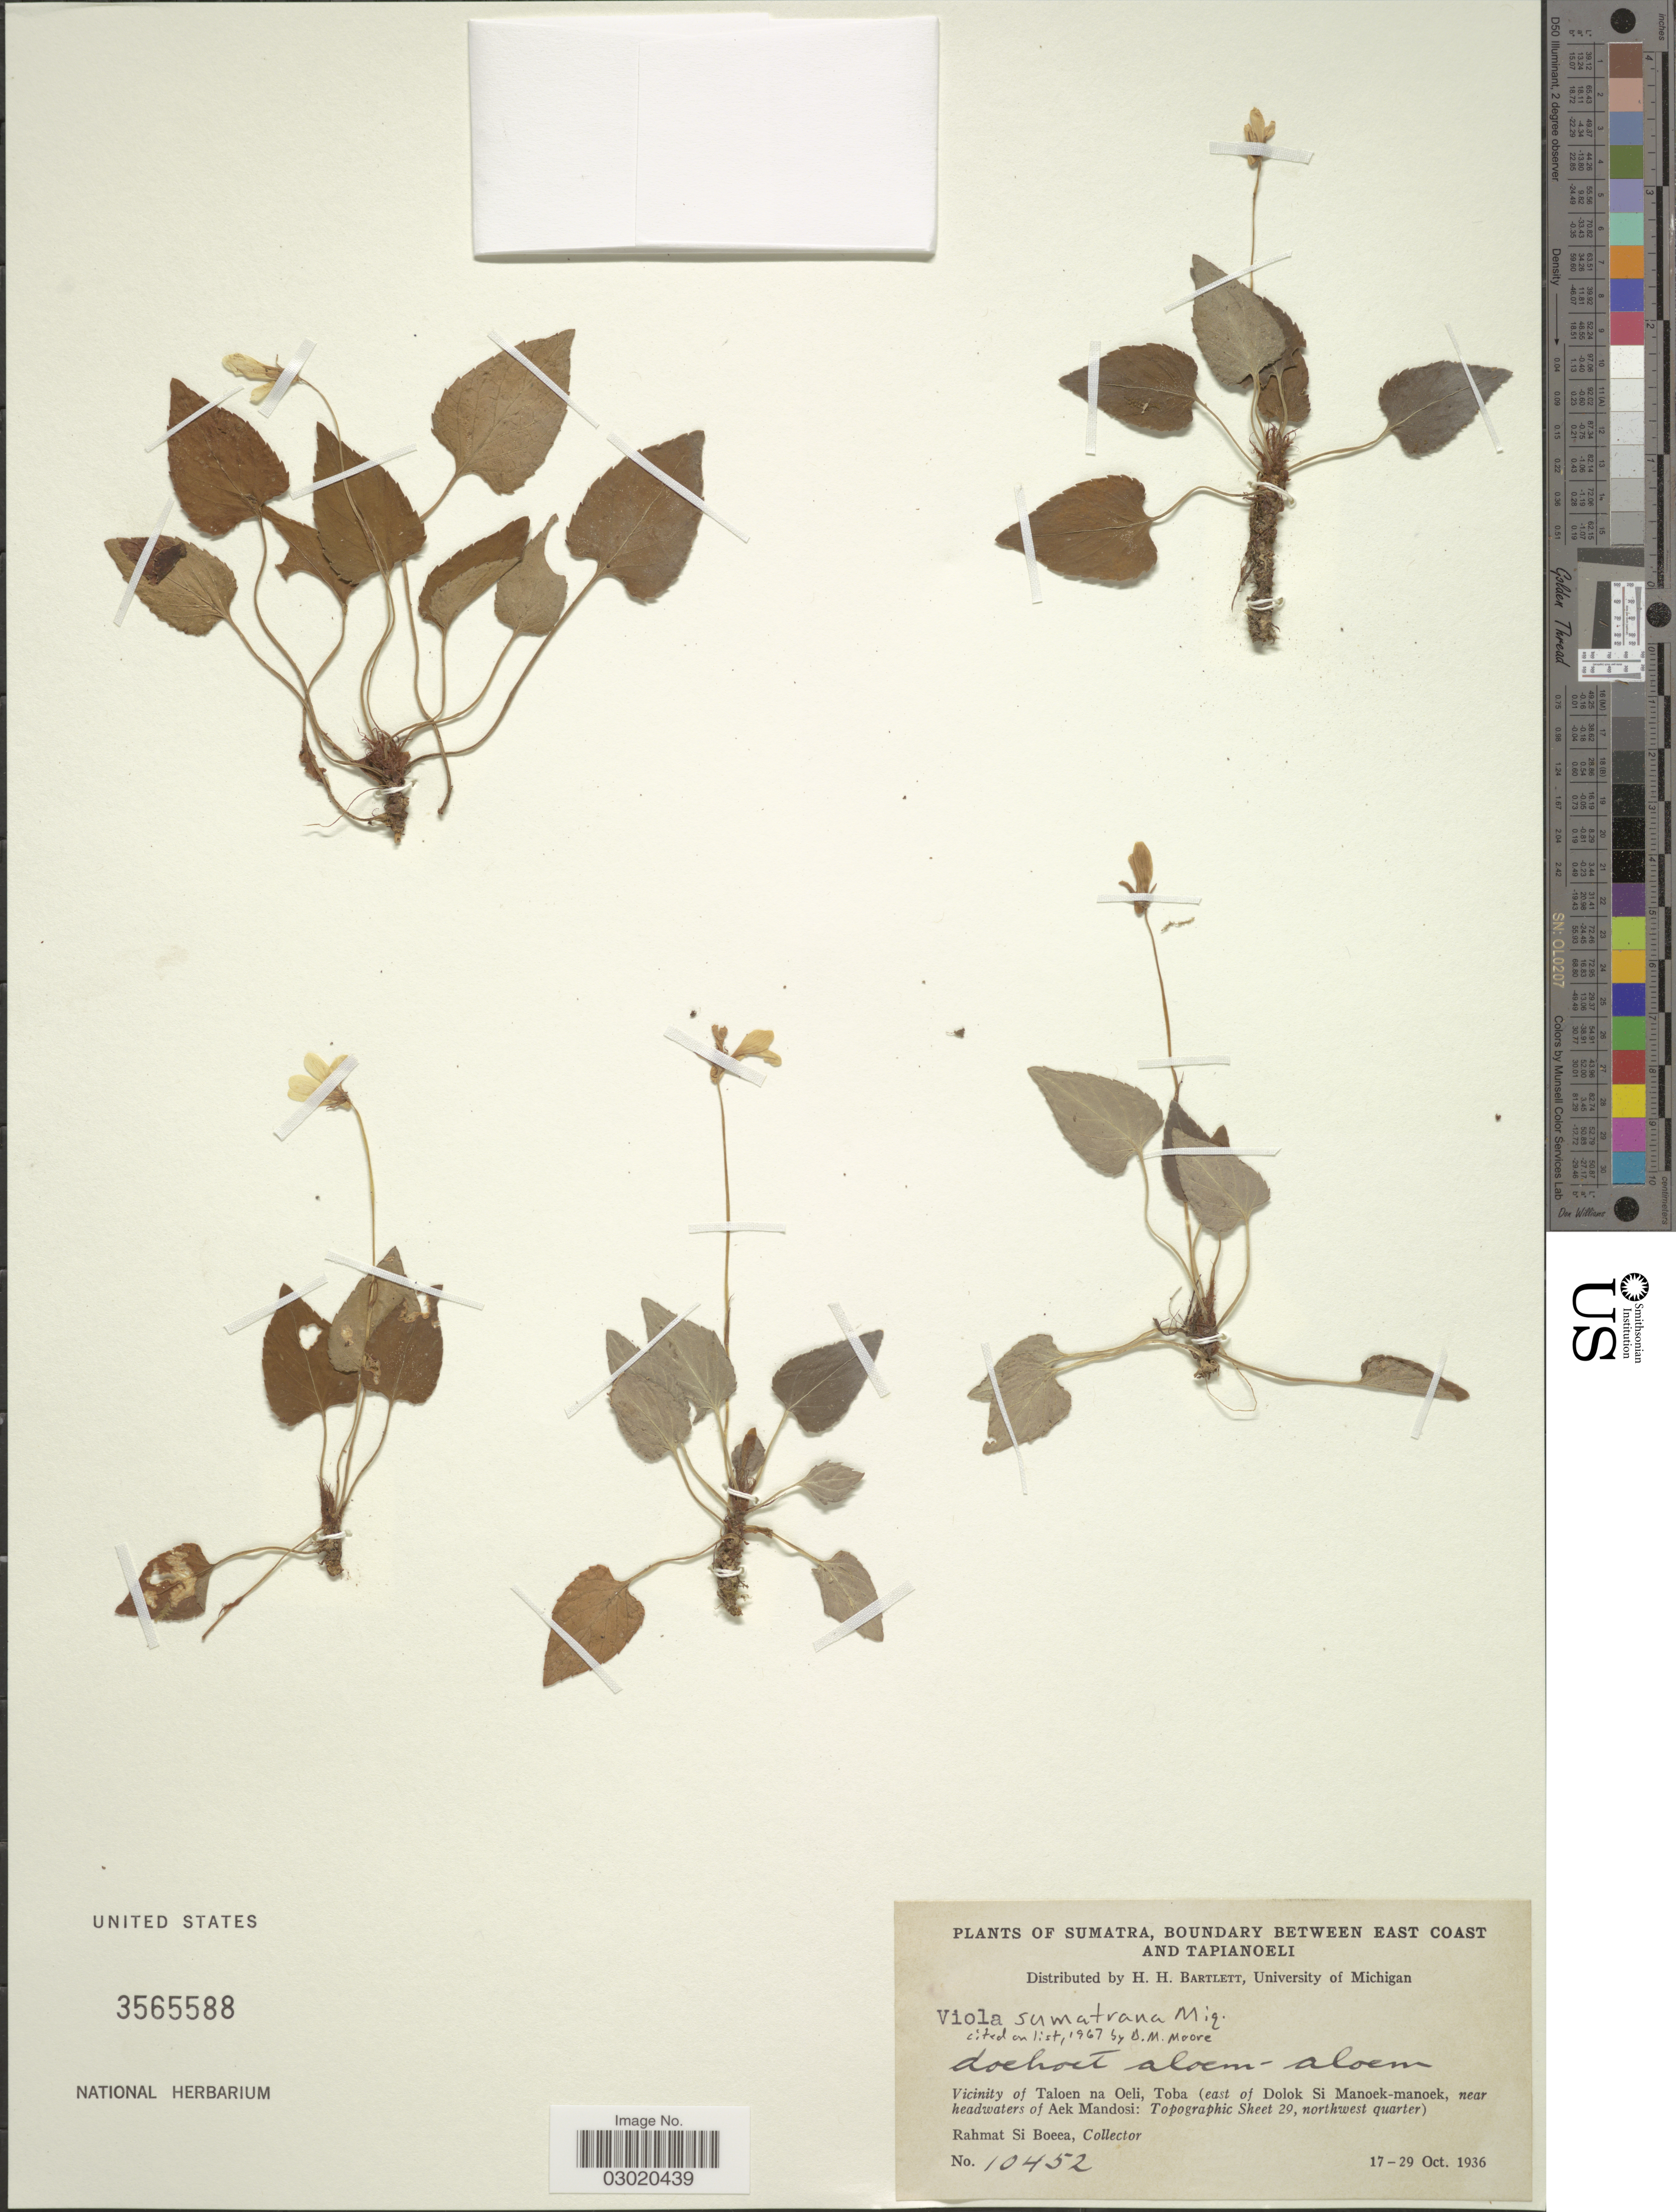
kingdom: Plantae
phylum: Tracheophyta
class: Magnoliopsida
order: Malpighiales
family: Violaceae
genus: Viola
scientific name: Viola sumatrana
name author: Miq.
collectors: Rahmat Si Boeea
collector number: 10452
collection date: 1936-10-17/1936-10-29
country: Indonesia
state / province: Sumatra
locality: Boundary between East Coast and Tapianoeli. Vicinity of Taloen na Oeli, Toba (east of Dolok Si Manoek-manoek, near headwaters of Aek Mandosi: Topographic Sheet 29, northwest quarter).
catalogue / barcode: US 3565588